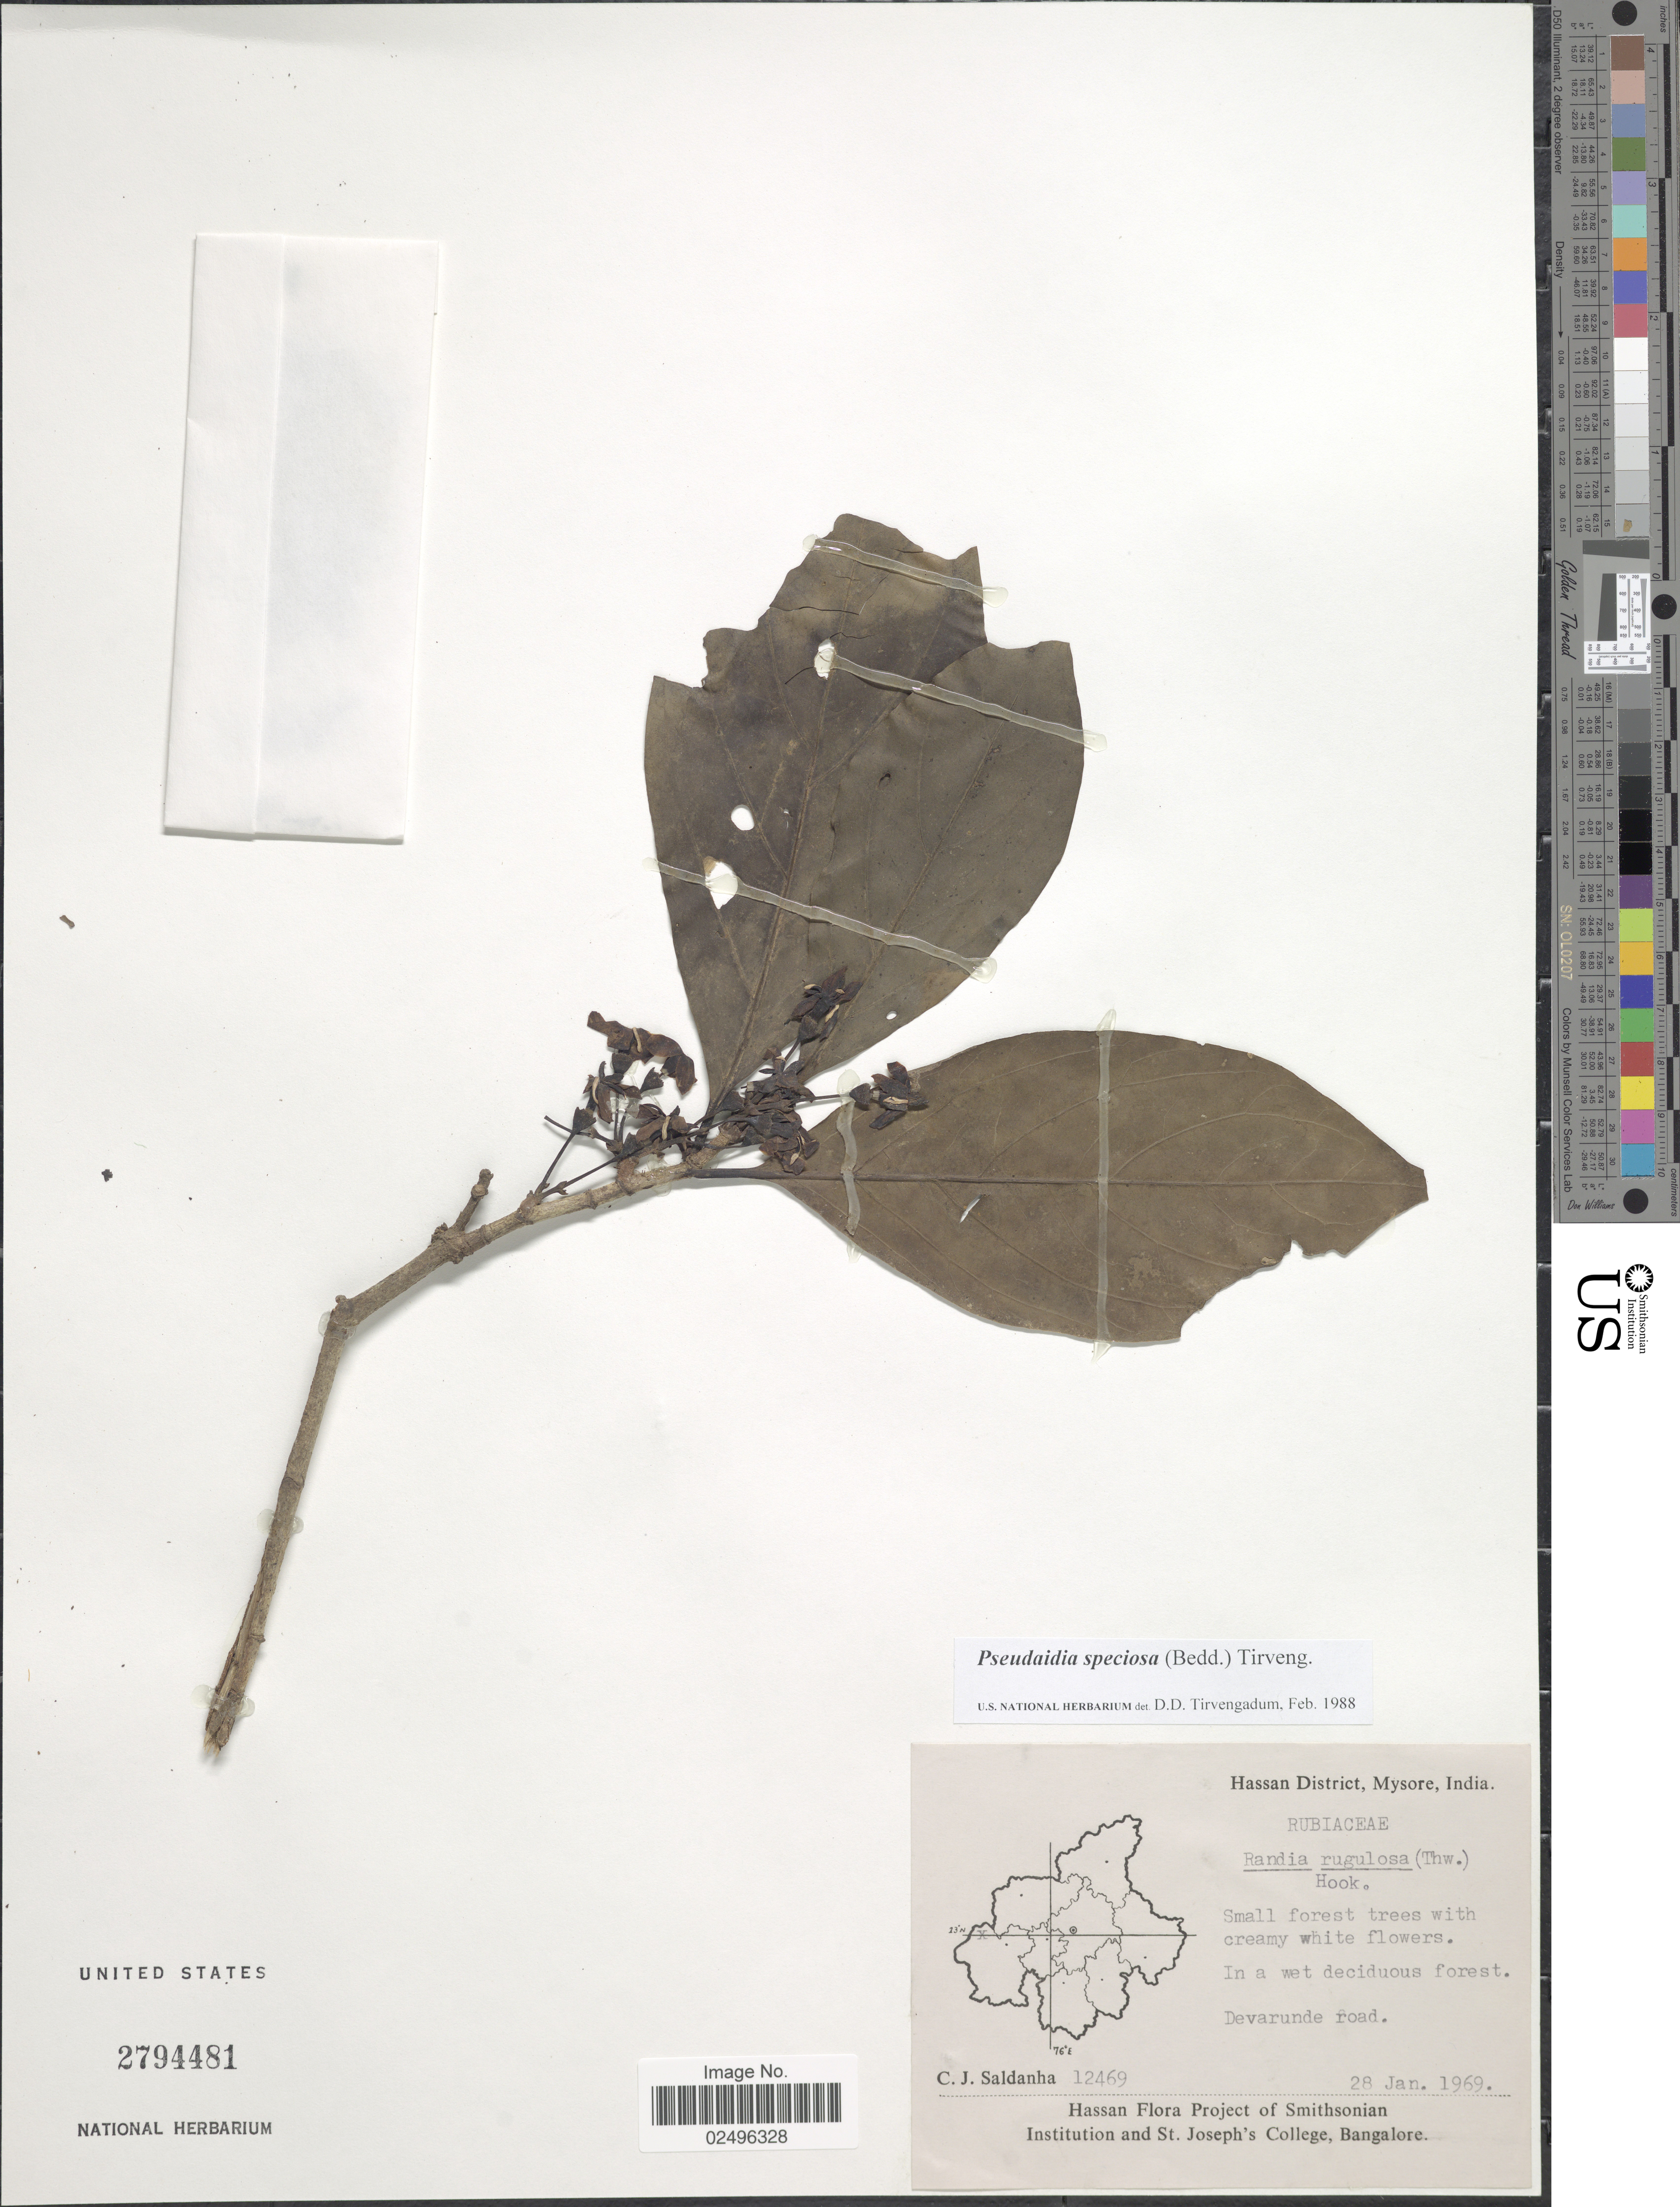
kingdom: Plantae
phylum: Tracheophyta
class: Magnoliopsida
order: Gentianales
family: Rubiaceae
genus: Pseudaidia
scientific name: Pseudaidia speciosa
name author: (Bedd.) Tirveng.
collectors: C. J. Saldanha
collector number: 12469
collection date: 1969-01-28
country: India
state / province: Karnataka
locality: Hassan District, Mysore, Devarunde road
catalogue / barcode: US 2794481